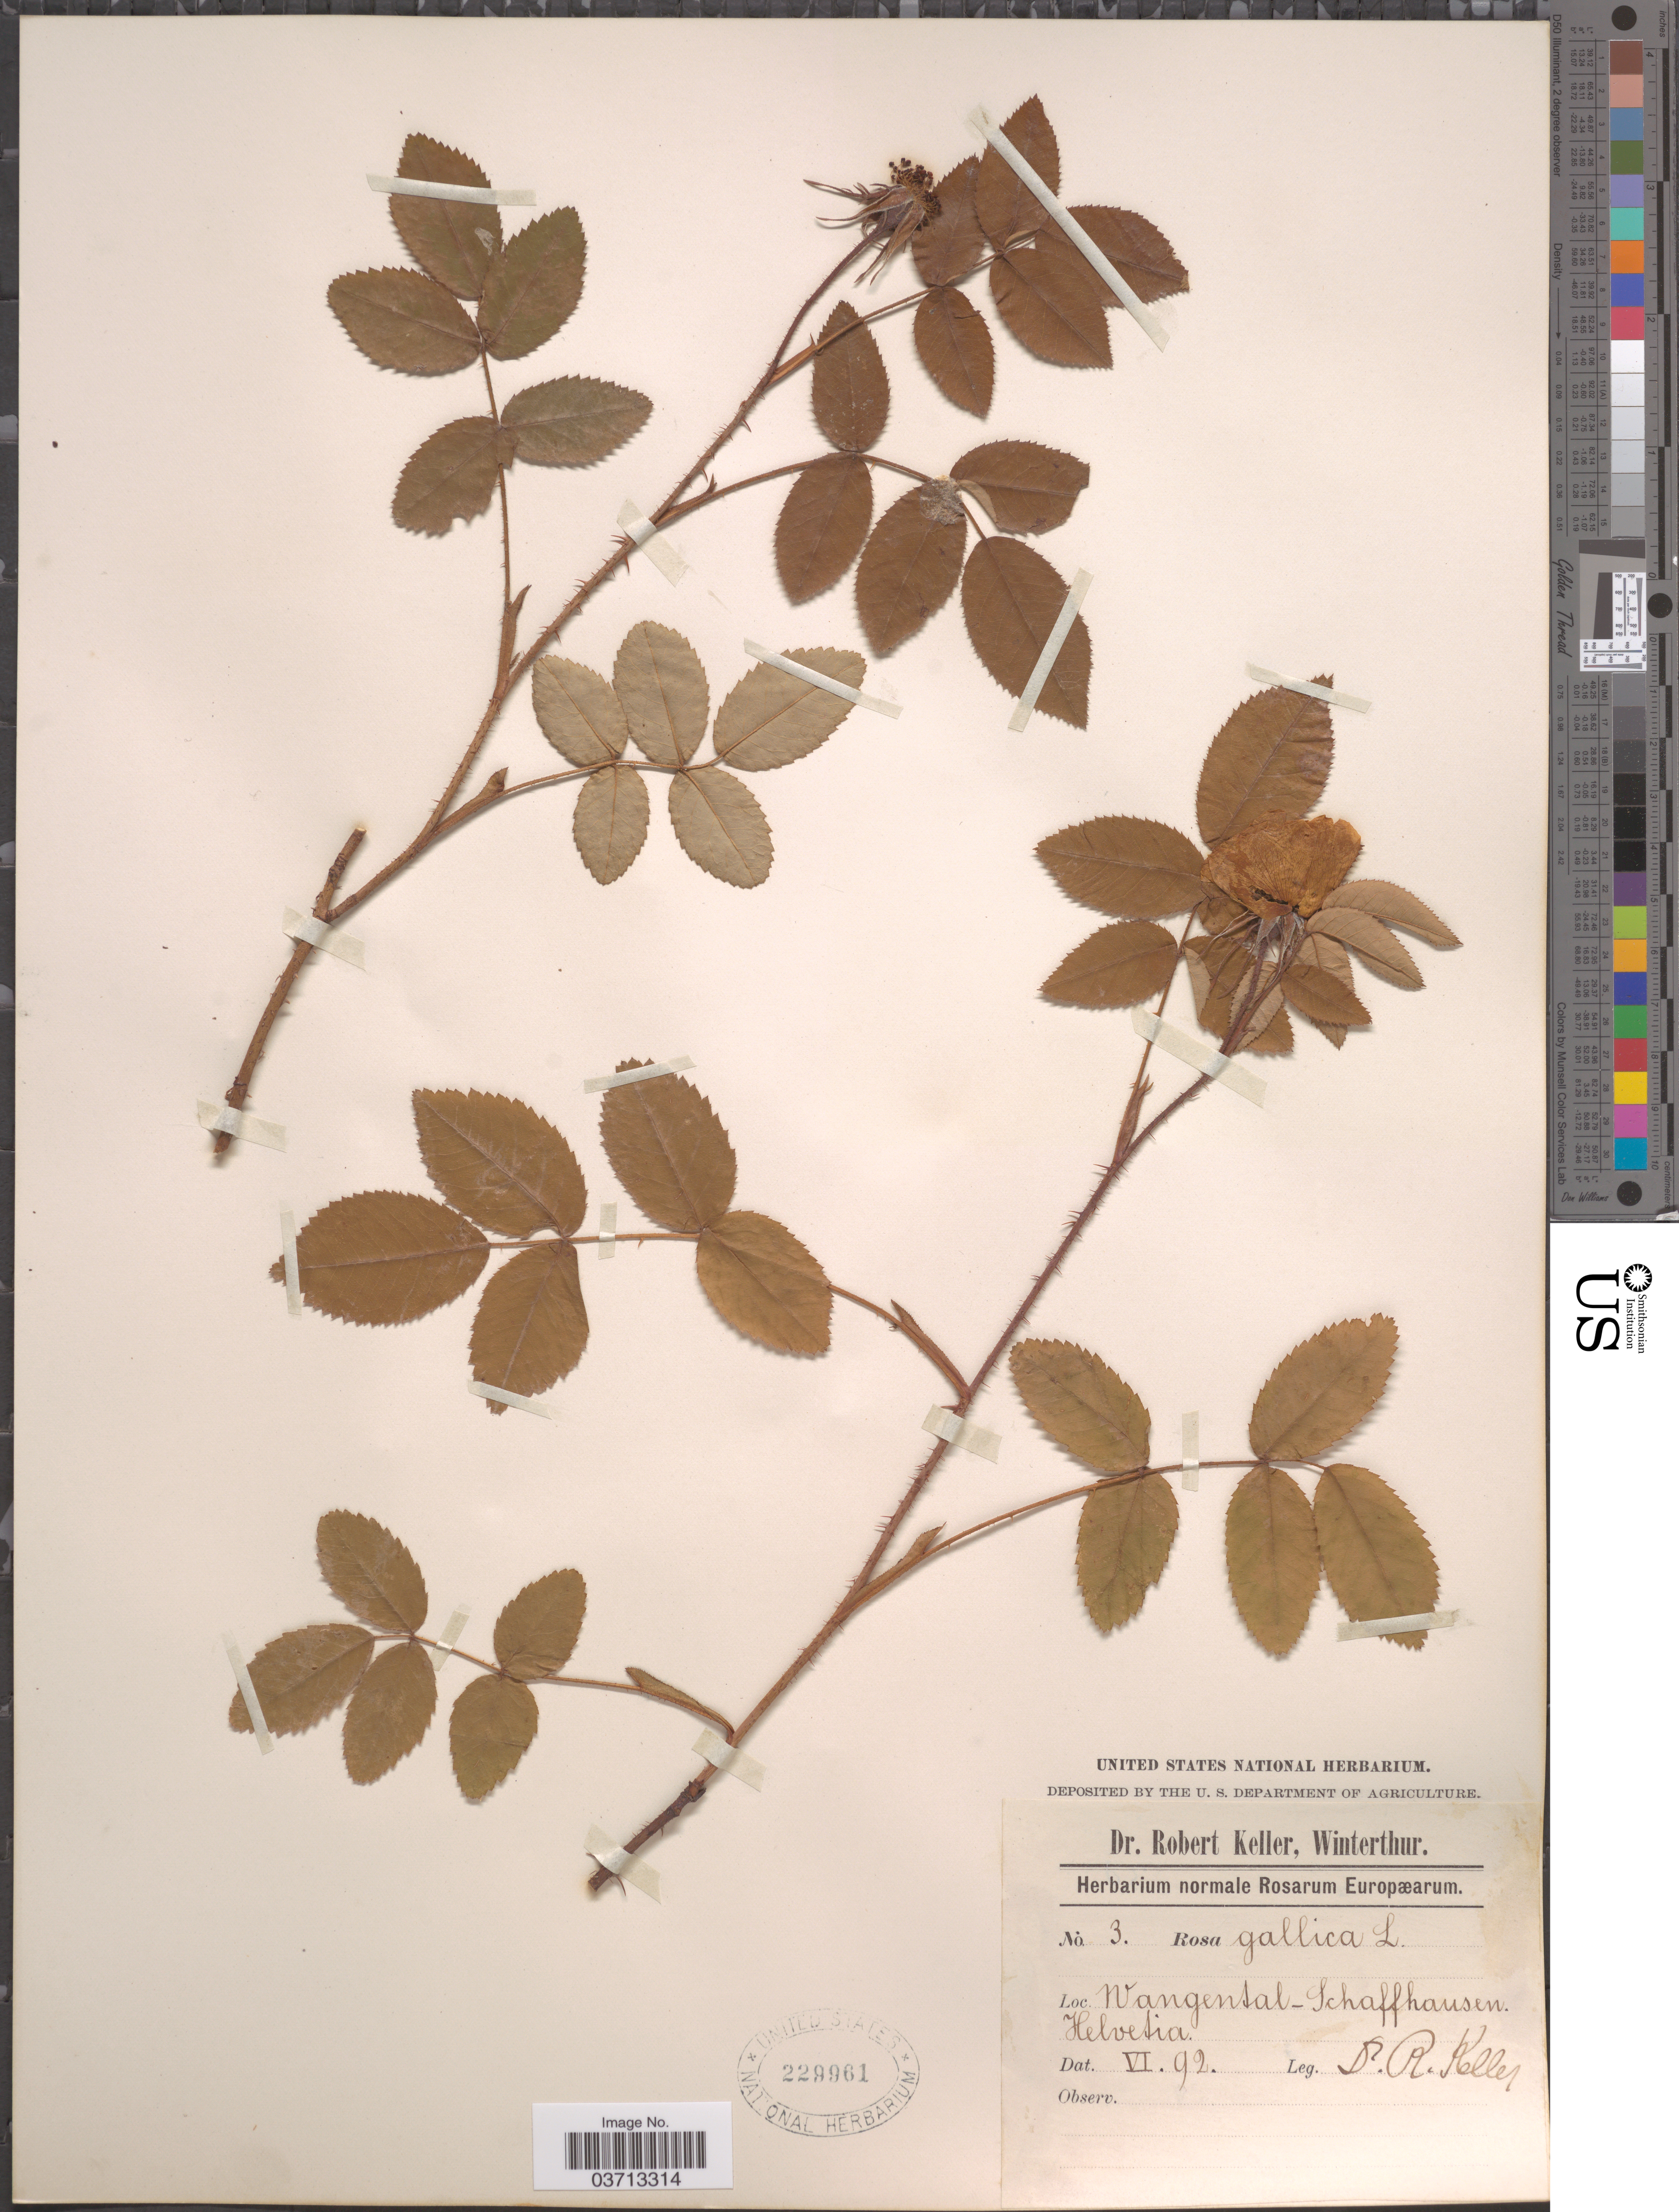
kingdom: Plantae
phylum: Tracheophyta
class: Magnoliopsida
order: Rosales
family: Rosaceae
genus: Rosa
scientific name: Rosa gallica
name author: L.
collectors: R. Keller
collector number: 3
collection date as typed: Transcribed d/m/y: /6/92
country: Switzerland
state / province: Schaffhausen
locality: Wangental-Schaffhausen. Helvetia.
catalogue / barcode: US 229961